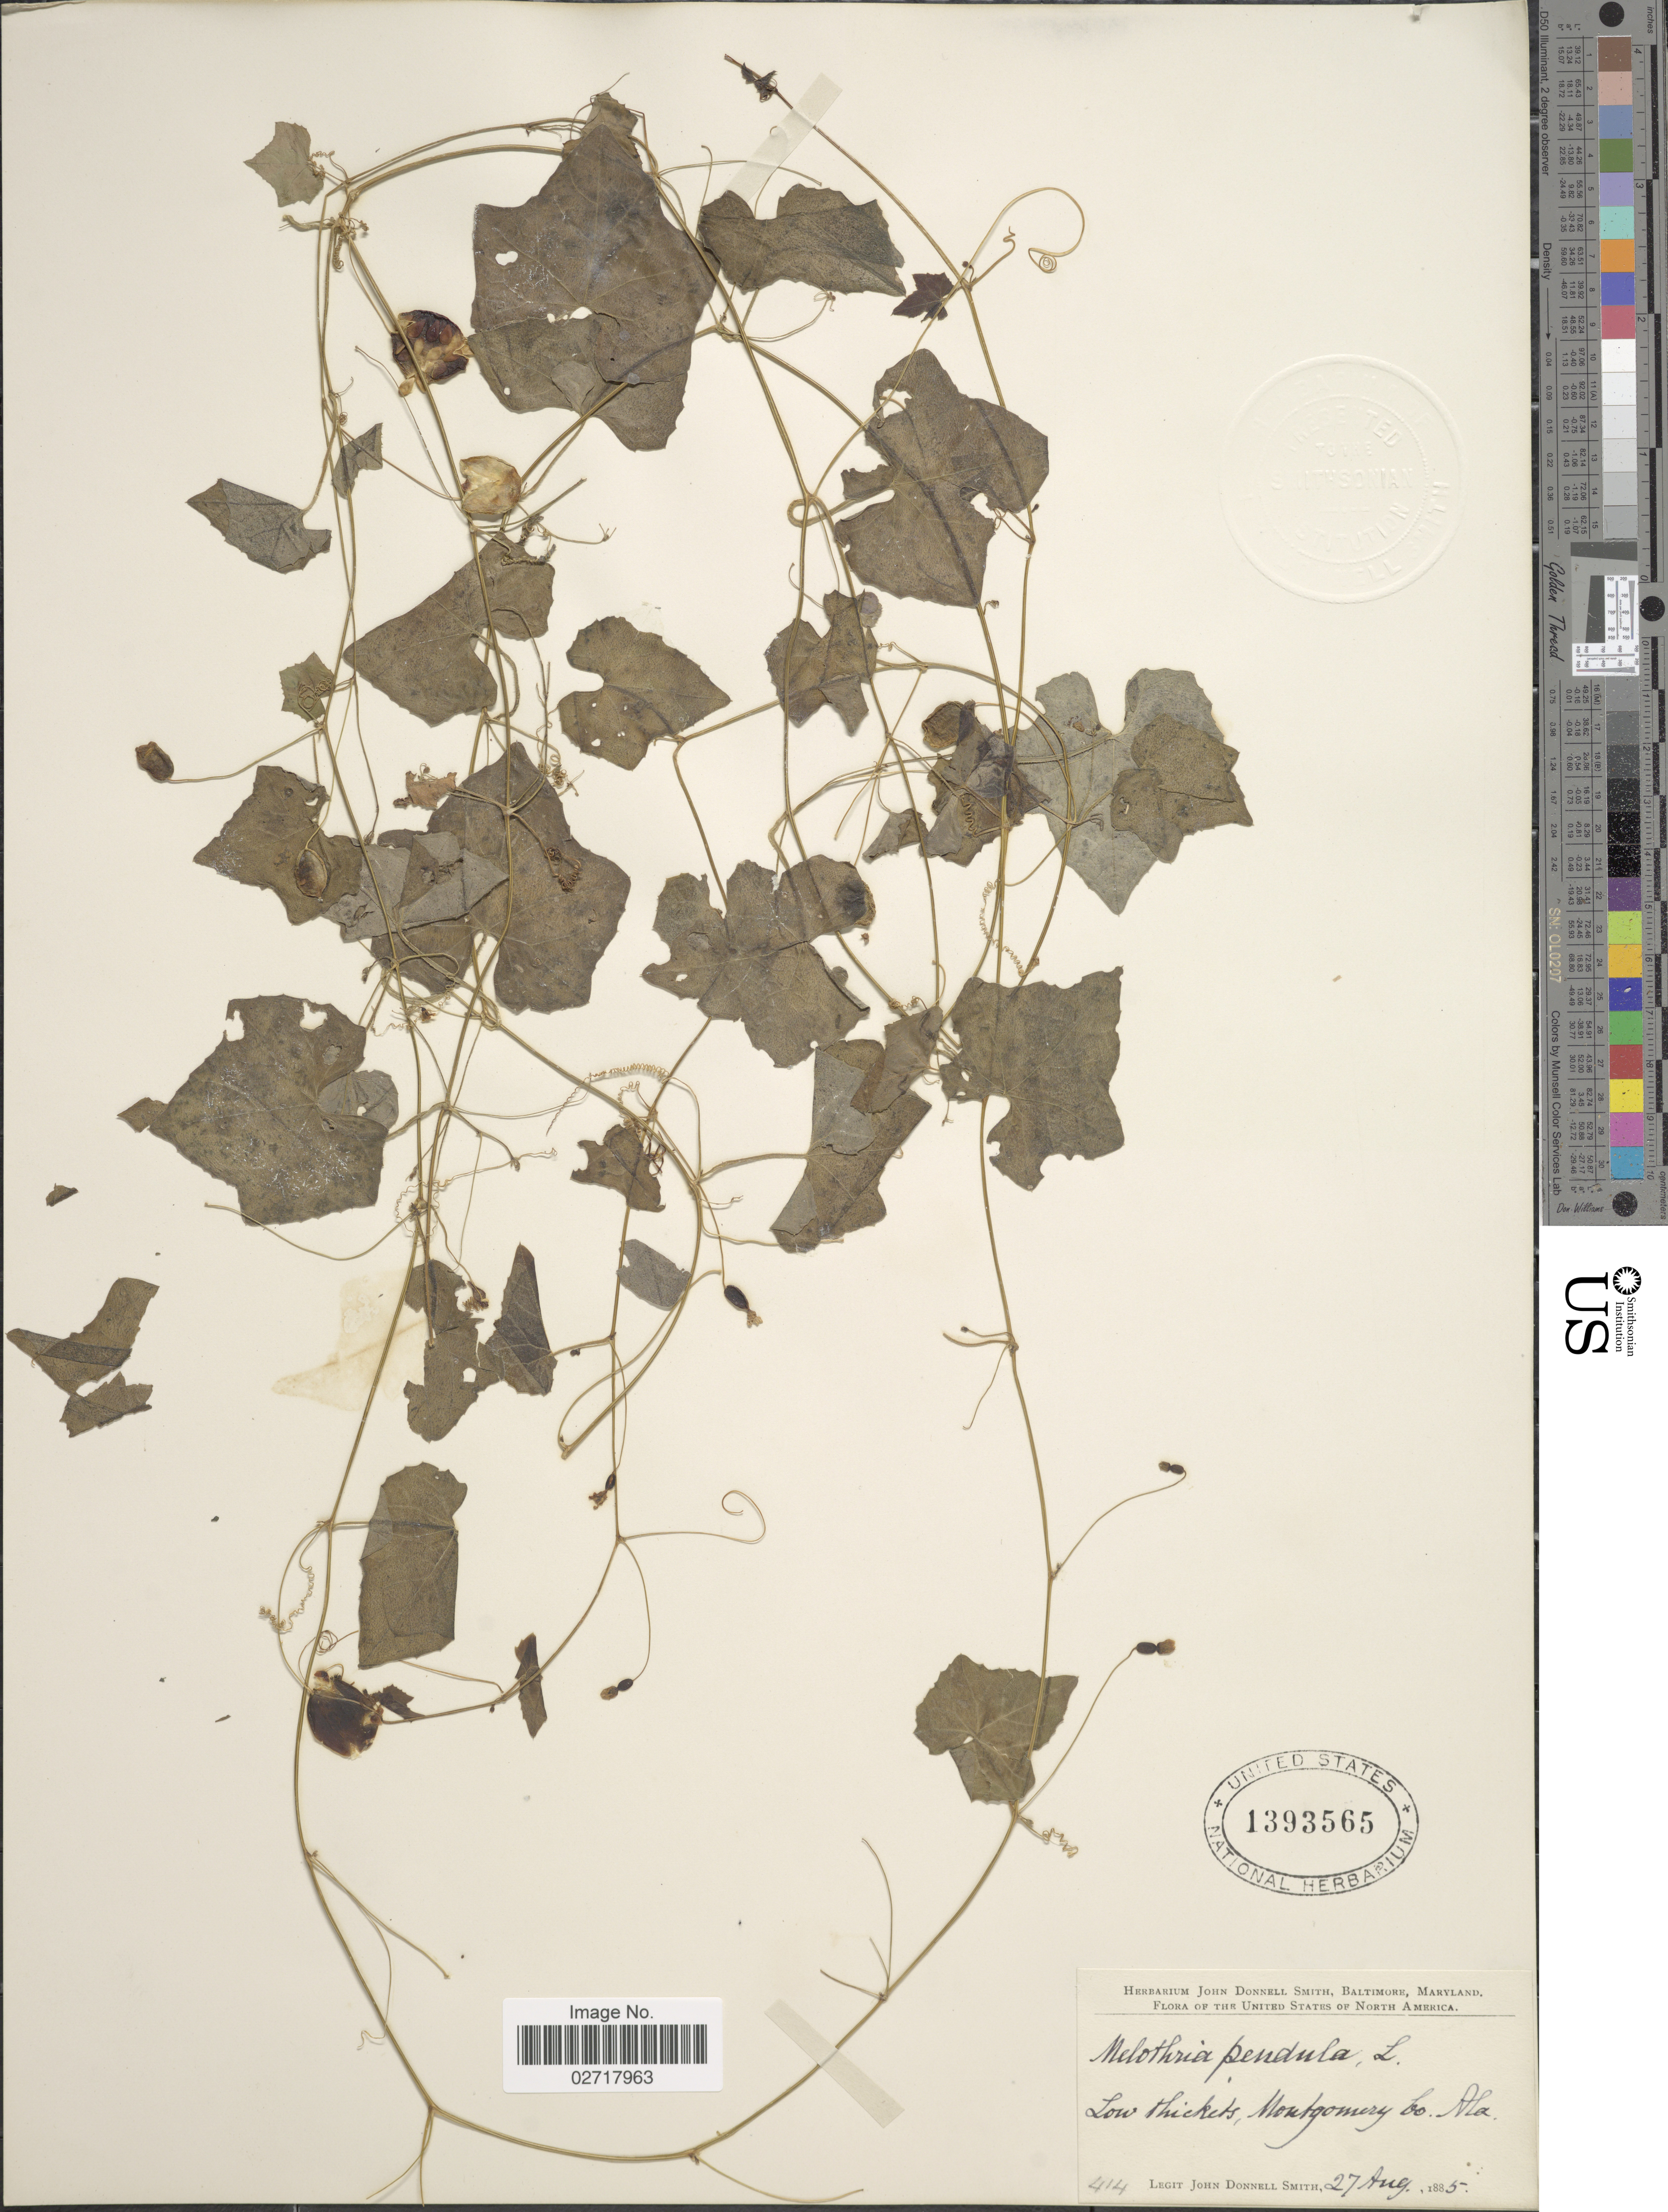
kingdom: Plantae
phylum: Tracheophyta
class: Magnoliopsida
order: Cucurbitales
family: Cucurbitaceae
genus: Melothria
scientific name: Melothria pendula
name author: L.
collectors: J. Donnell Smith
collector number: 414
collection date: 1885-08-27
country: United States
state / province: Alabama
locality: Montgomery Co.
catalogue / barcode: US 1393565